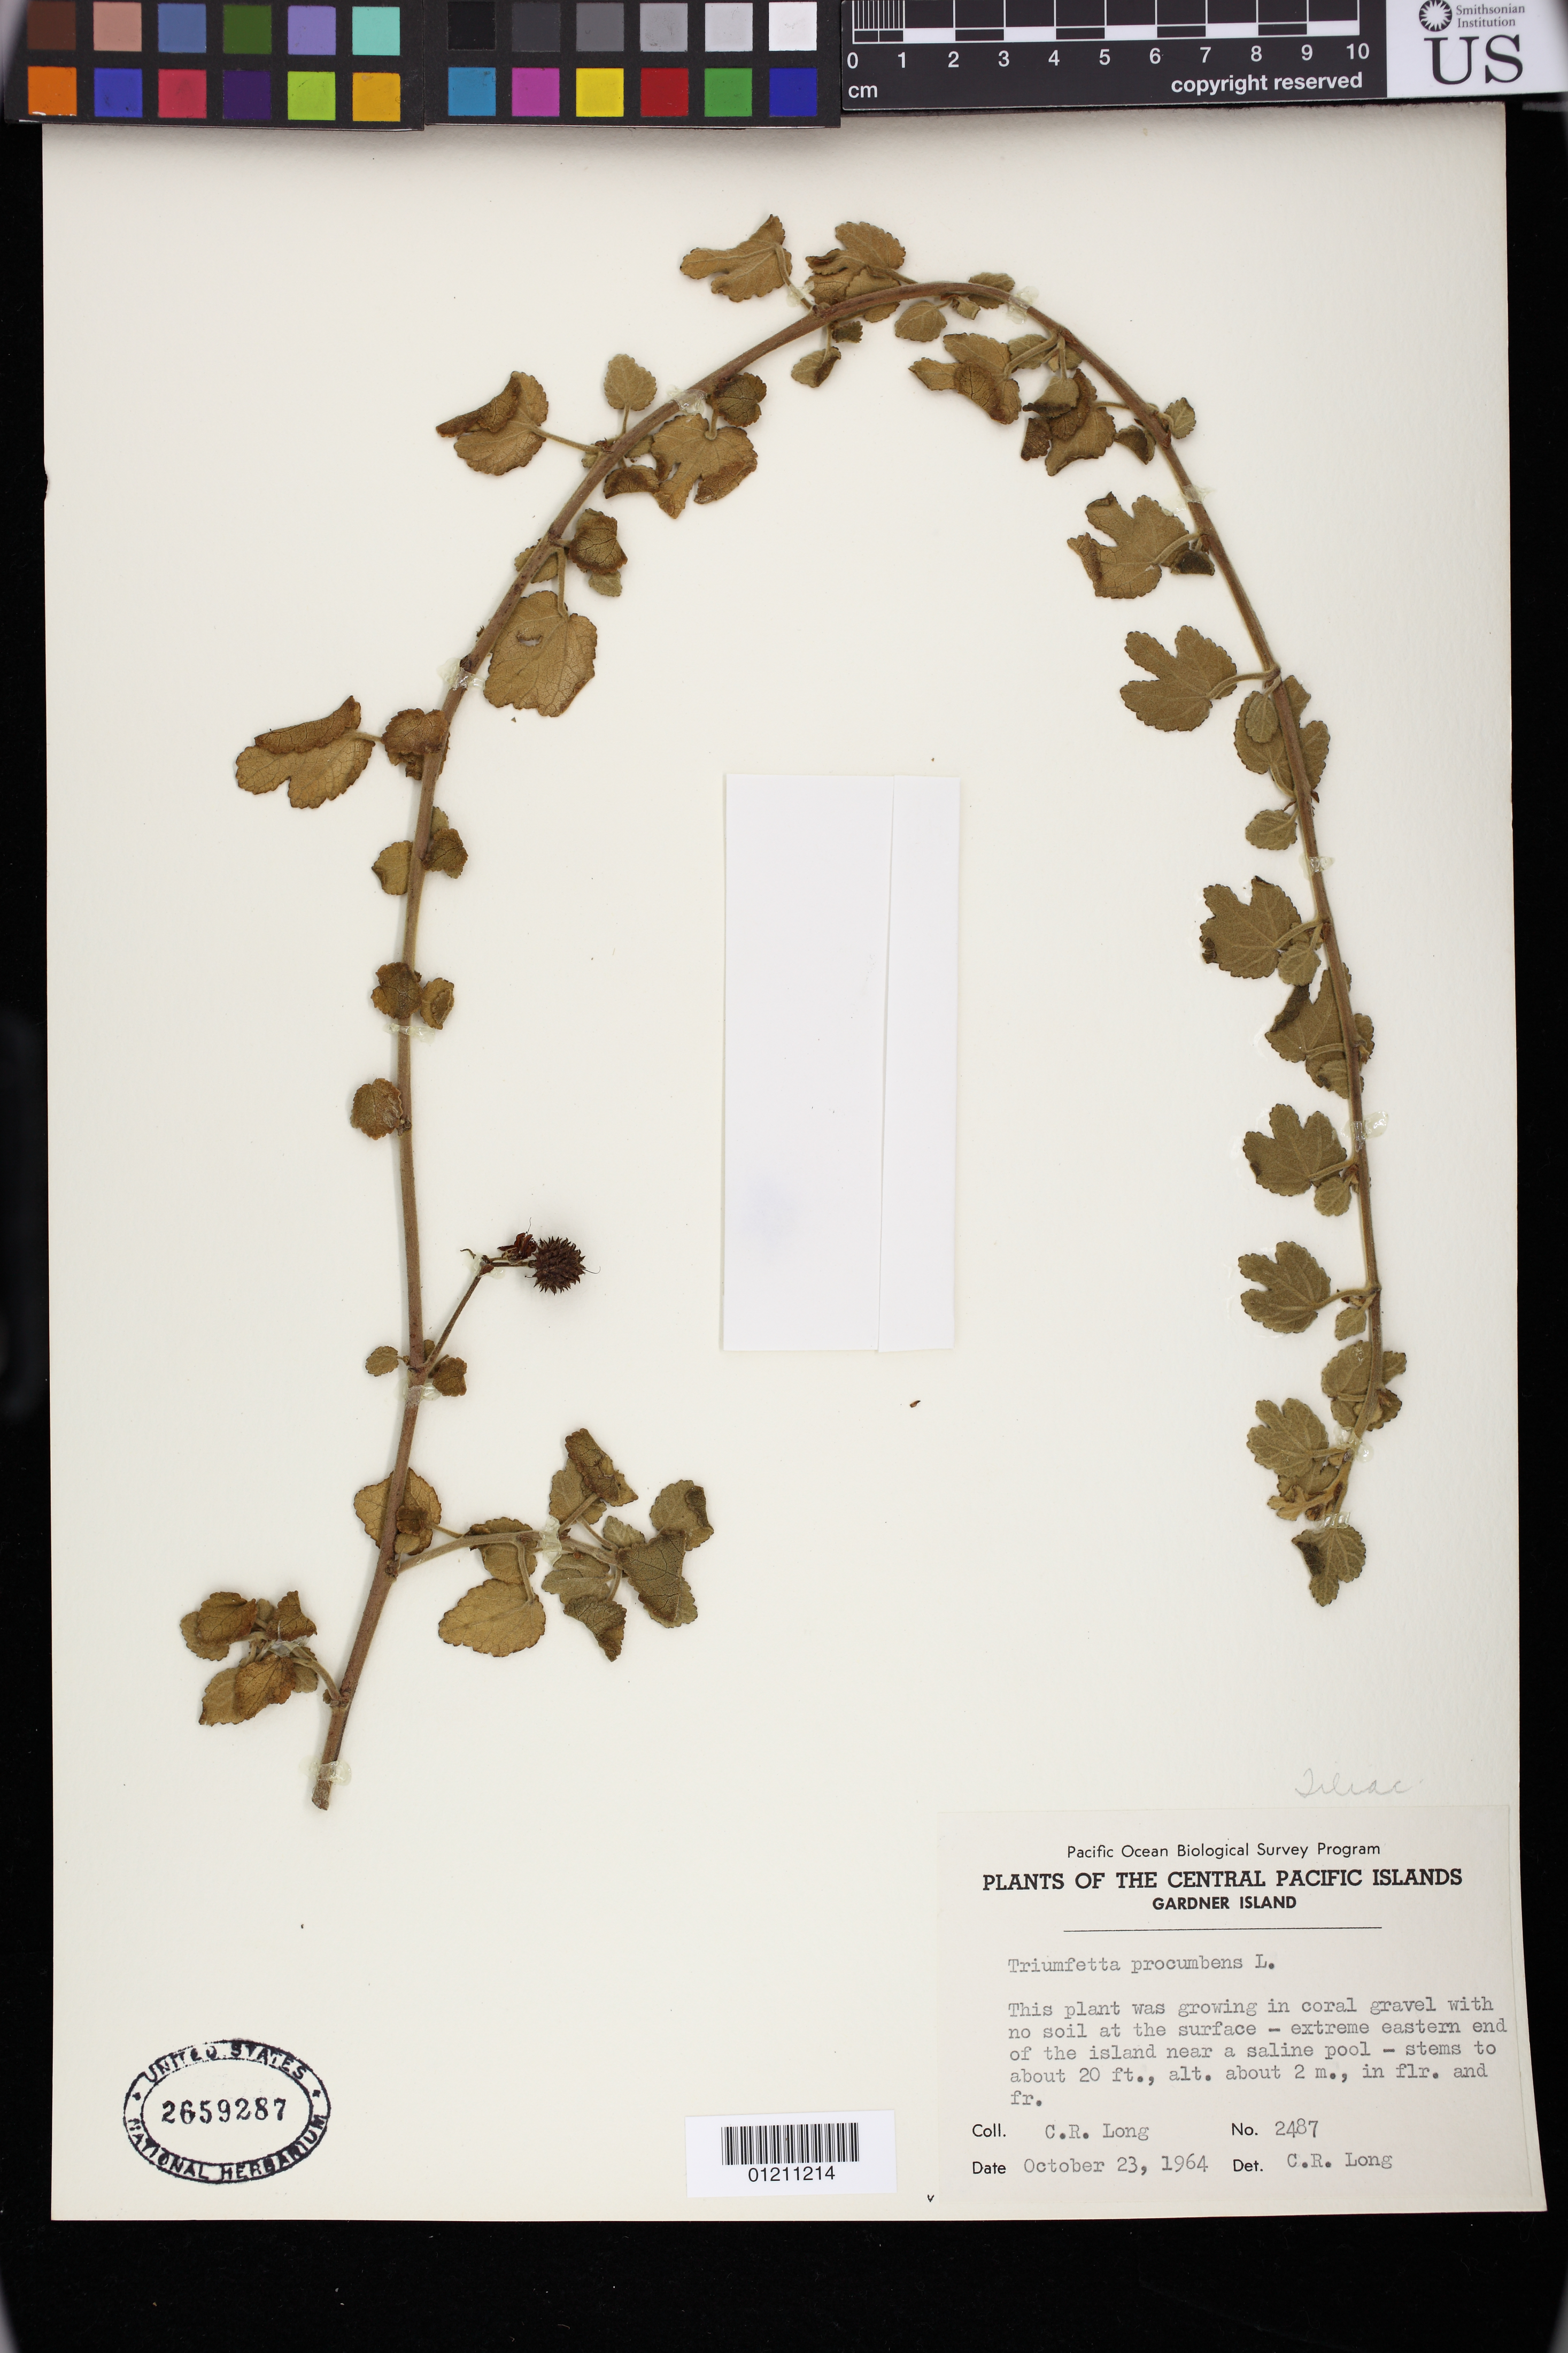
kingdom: Plantae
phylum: Tracheophyta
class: Magnoliopsida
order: Malvales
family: Malvaceae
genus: Triumfetta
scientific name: Triumfetta procumbens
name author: G. Forst.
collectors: C. R. Long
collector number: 2487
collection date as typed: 23 Oct 1964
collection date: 1964-10-23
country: Kiribati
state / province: Phoenix Islands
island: Nikumaroro [Gardner] Atoll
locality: Gardner Island. Coral gravel with no soil at the surface - extreme eastern end of the island near a saline pool..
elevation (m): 2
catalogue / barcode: US 2659287